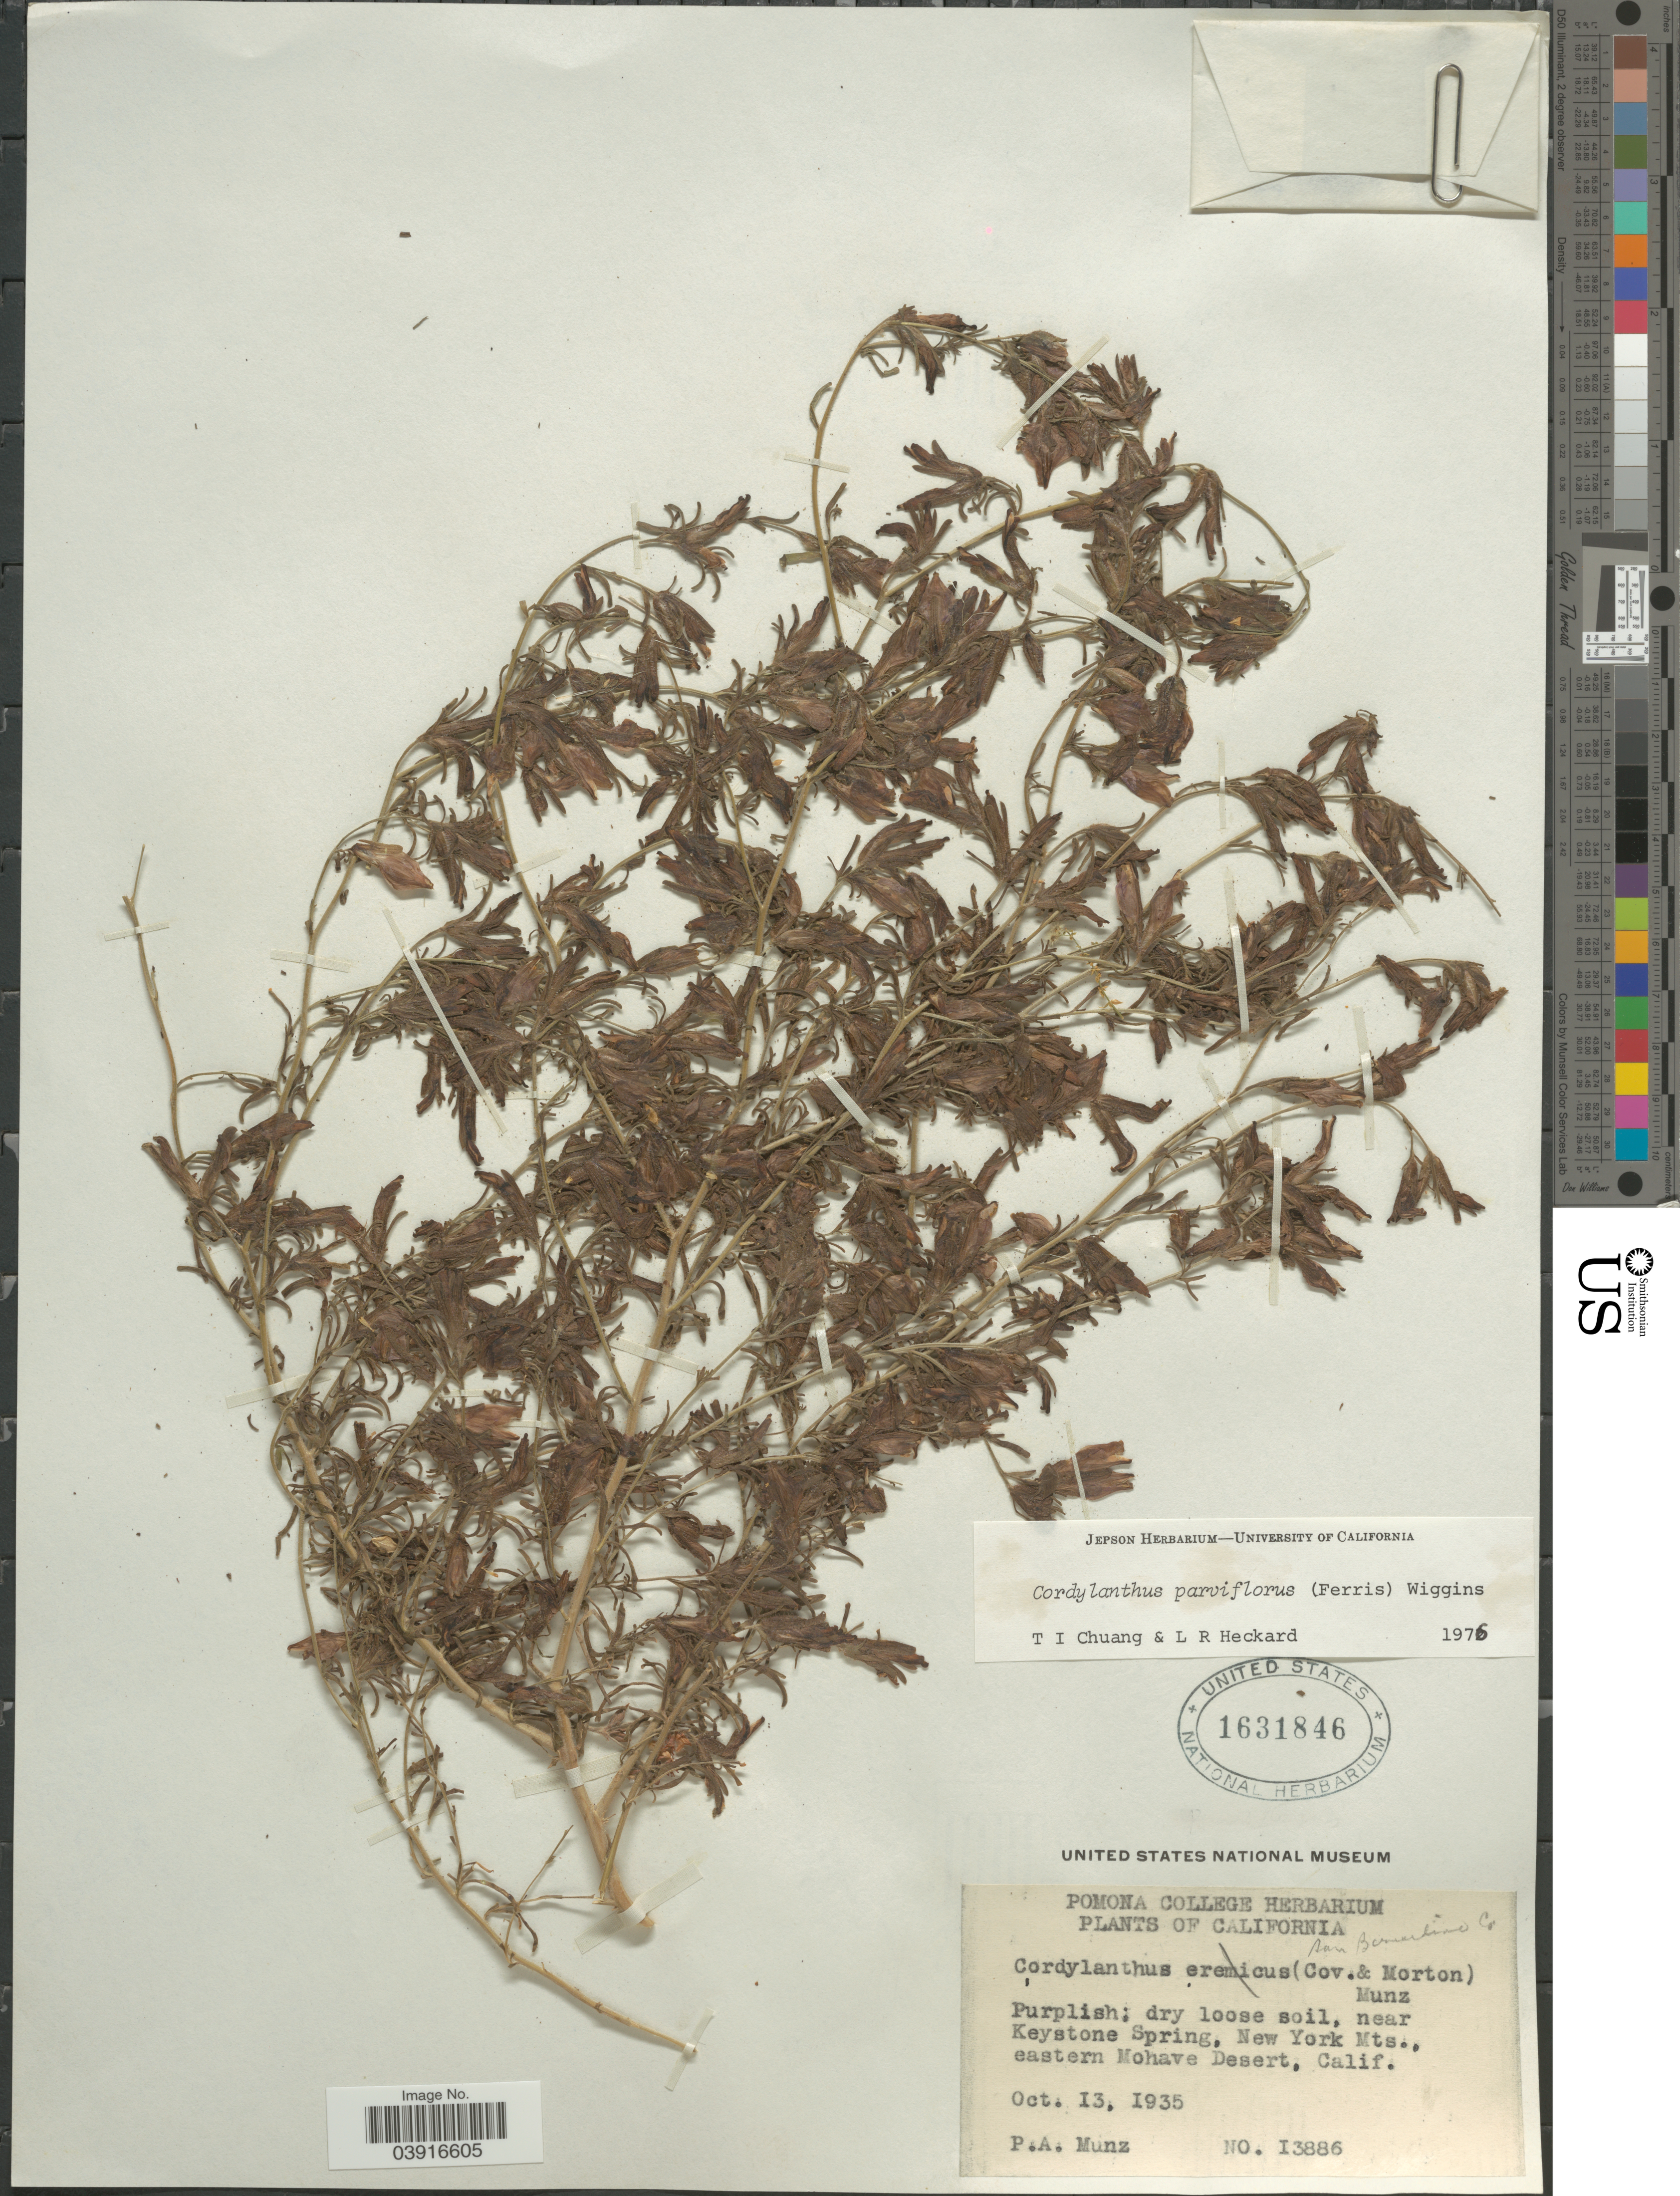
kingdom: Plantae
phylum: Tracheophyta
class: Magnoliopsida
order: Lamiales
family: Orobanchaceae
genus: Cordylanthus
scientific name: Cordylanthus parviflorus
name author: (Ferris) Wiggins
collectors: P. A. Munz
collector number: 13886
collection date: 1935-10-13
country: United States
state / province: California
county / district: San Bernardino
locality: San Bernardino Co. Near Keystone Spring, New York Mts., eastern Mohave Desert.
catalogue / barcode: US 1631846